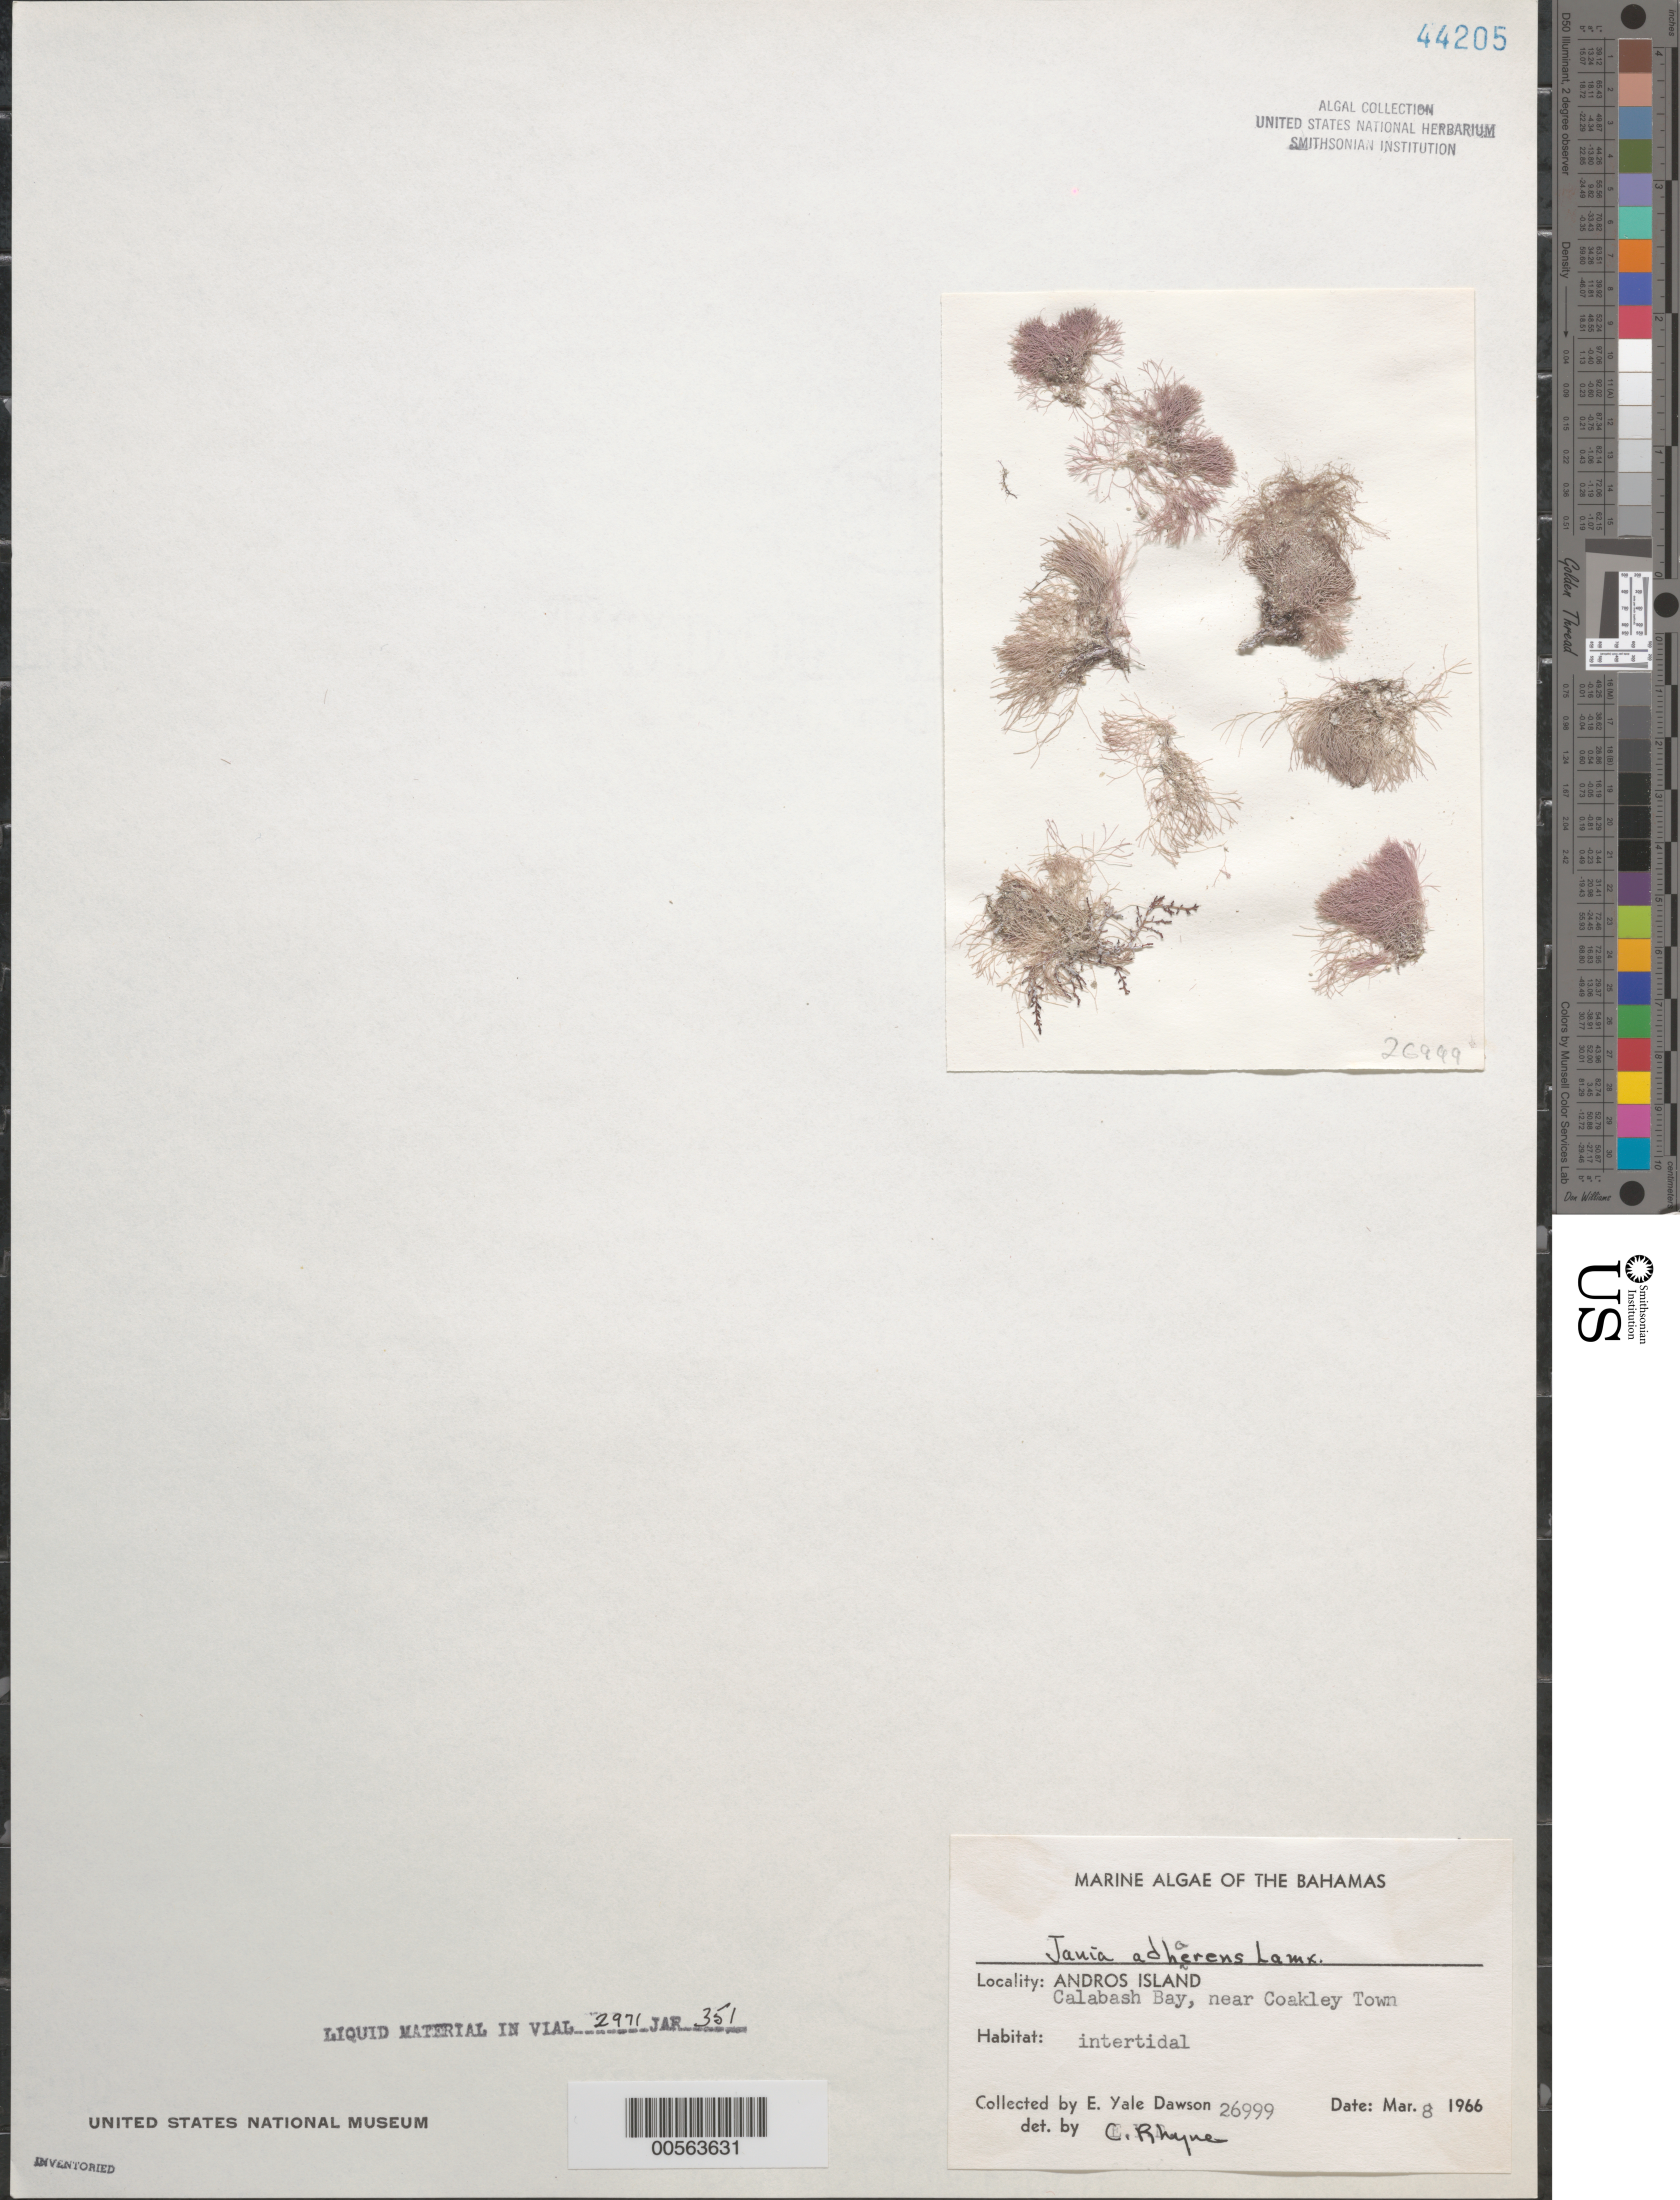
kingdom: Plantae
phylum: Rhodophyta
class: Florideophyceae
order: Corallinales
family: Corallinaceae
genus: Jania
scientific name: Jania pedunculatum var. adhaerens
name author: (J.V.Lamouroux) A.S.Harvey et al.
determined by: Algae name updating Project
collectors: E. Y. Dawson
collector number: EYD 26999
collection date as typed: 08 Mar 1966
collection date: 1966-03-08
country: Bahamas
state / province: Andros Island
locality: Calabash bay, near coakley town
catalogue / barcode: US 44205